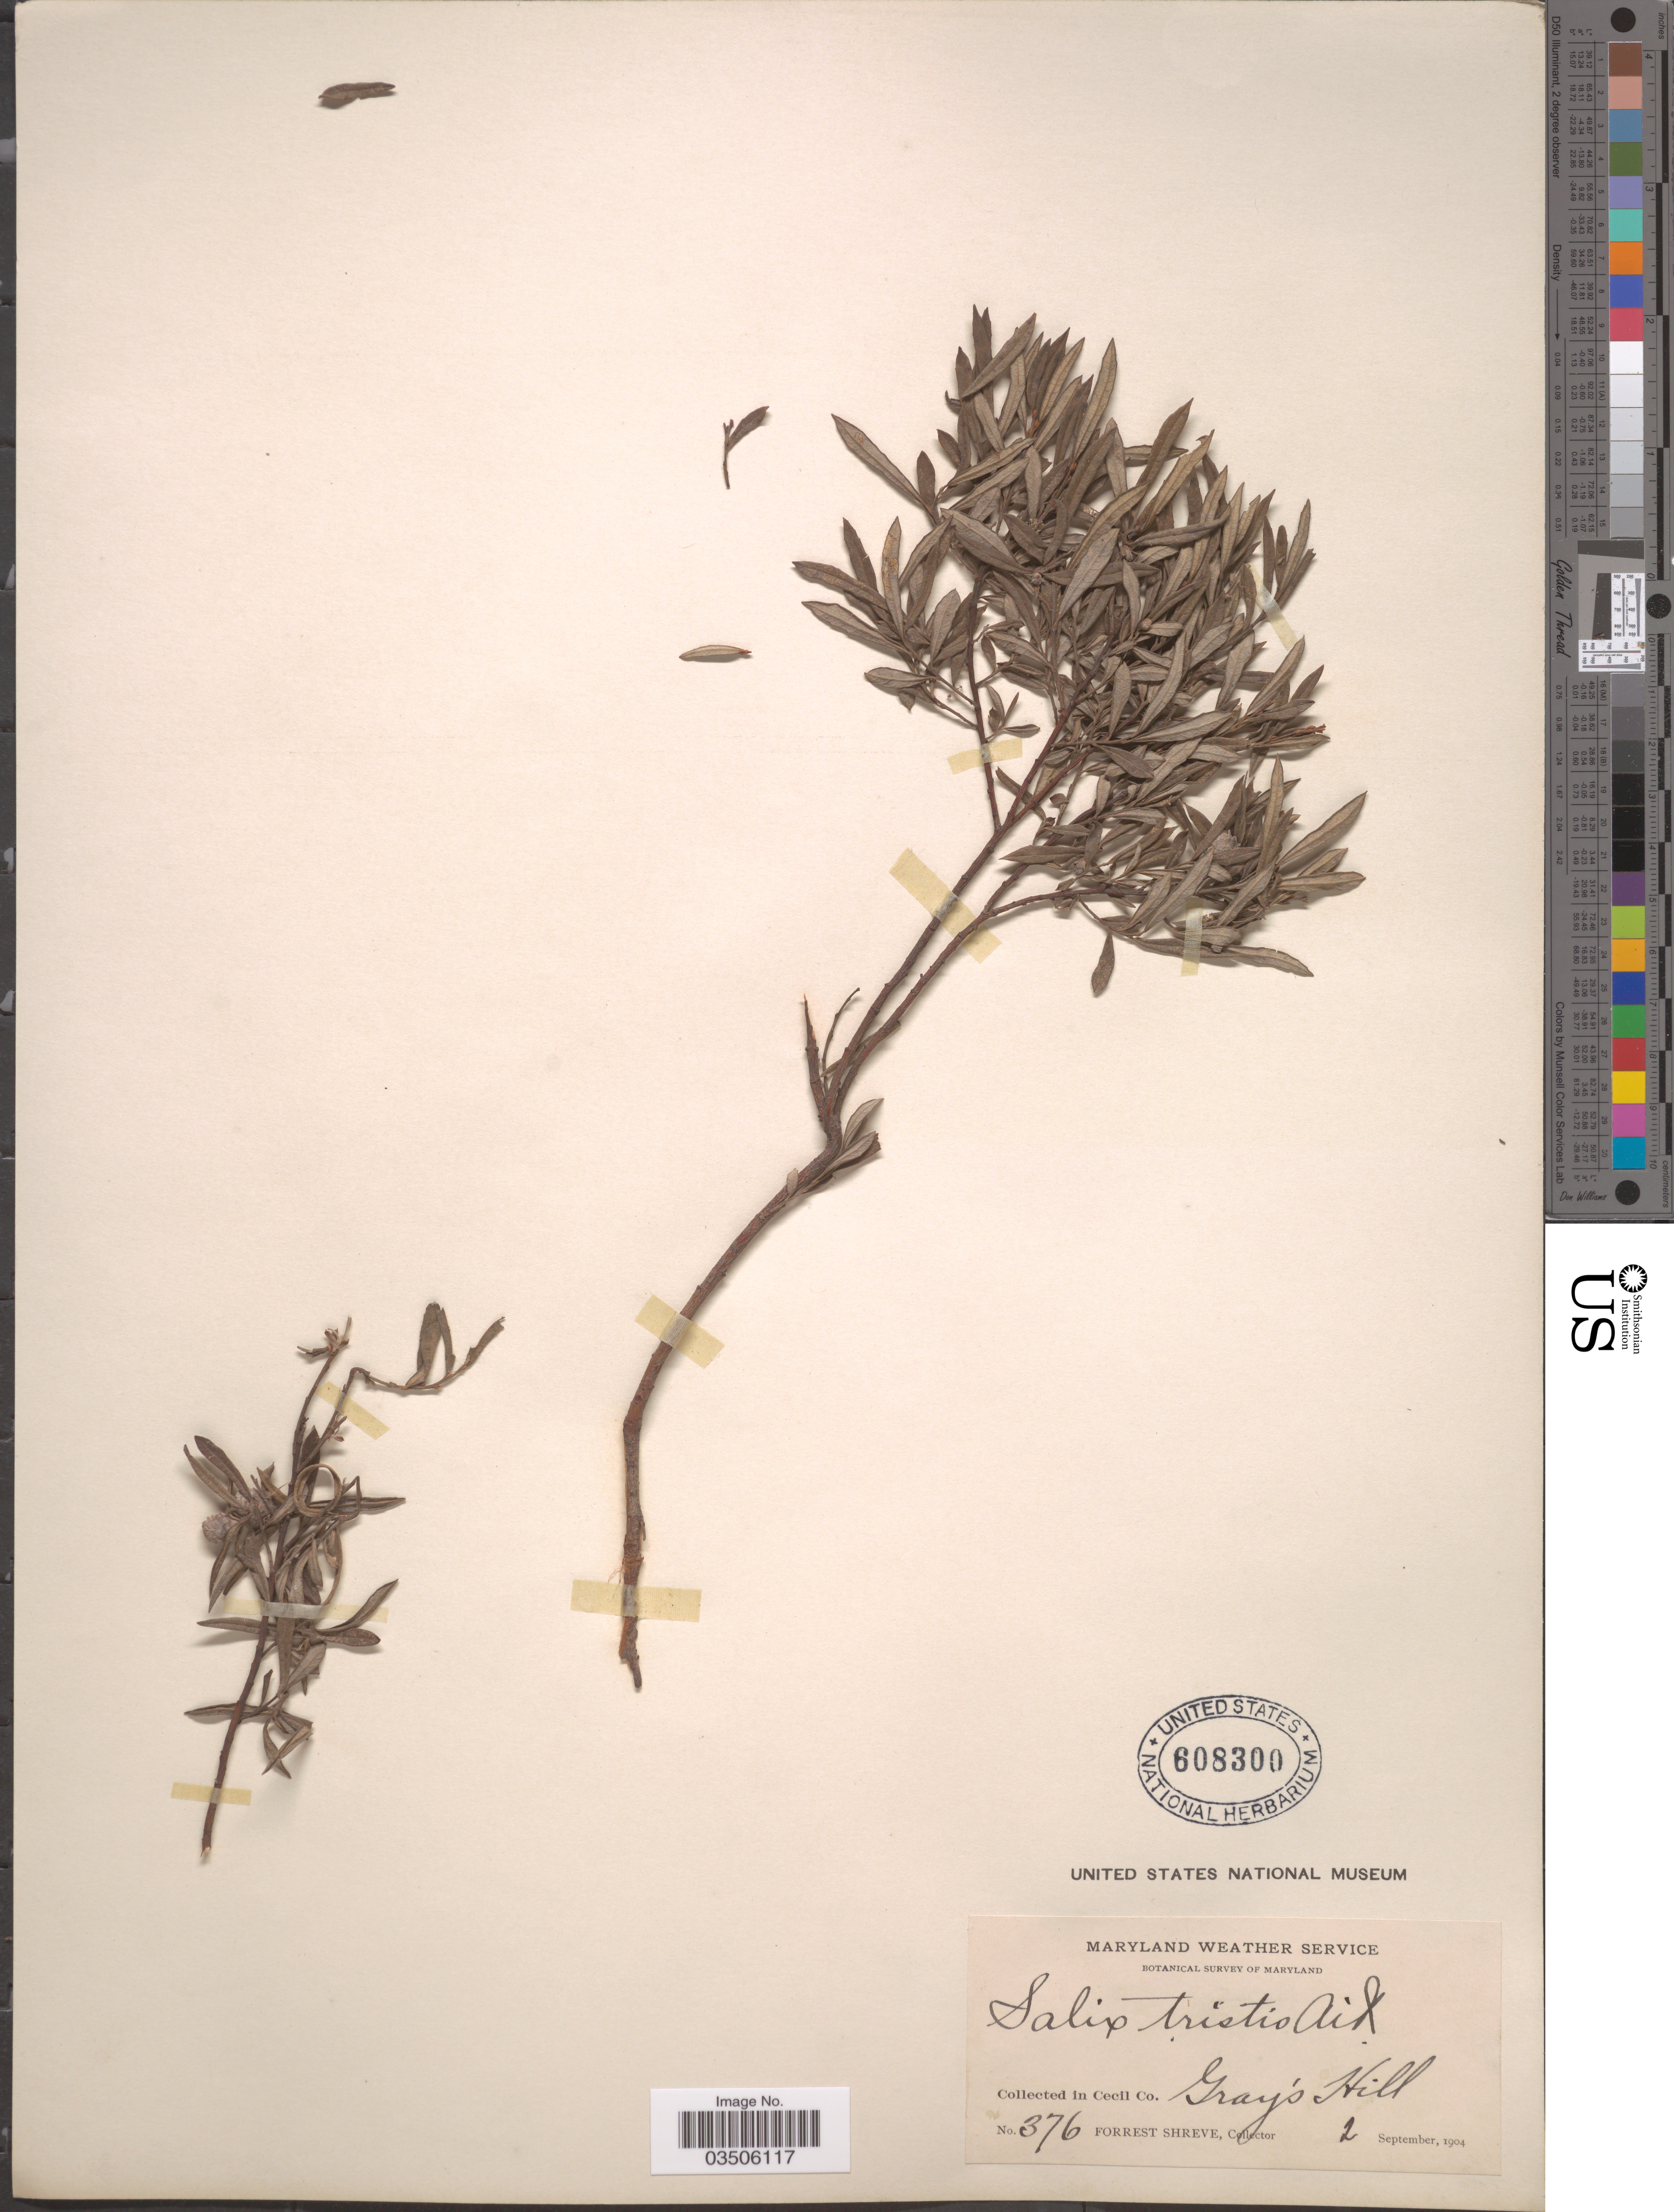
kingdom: Plantae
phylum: Tracheophyta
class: Magnoliopsida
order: Malpighiales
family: Salicaceae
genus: Salix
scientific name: Salix tristis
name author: Aiton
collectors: F. Shreve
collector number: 376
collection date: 1904-09-02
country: United States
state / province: Maryland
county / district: Cecil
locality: In Cecil Co. Gray's Hill.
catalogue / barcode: US 608300